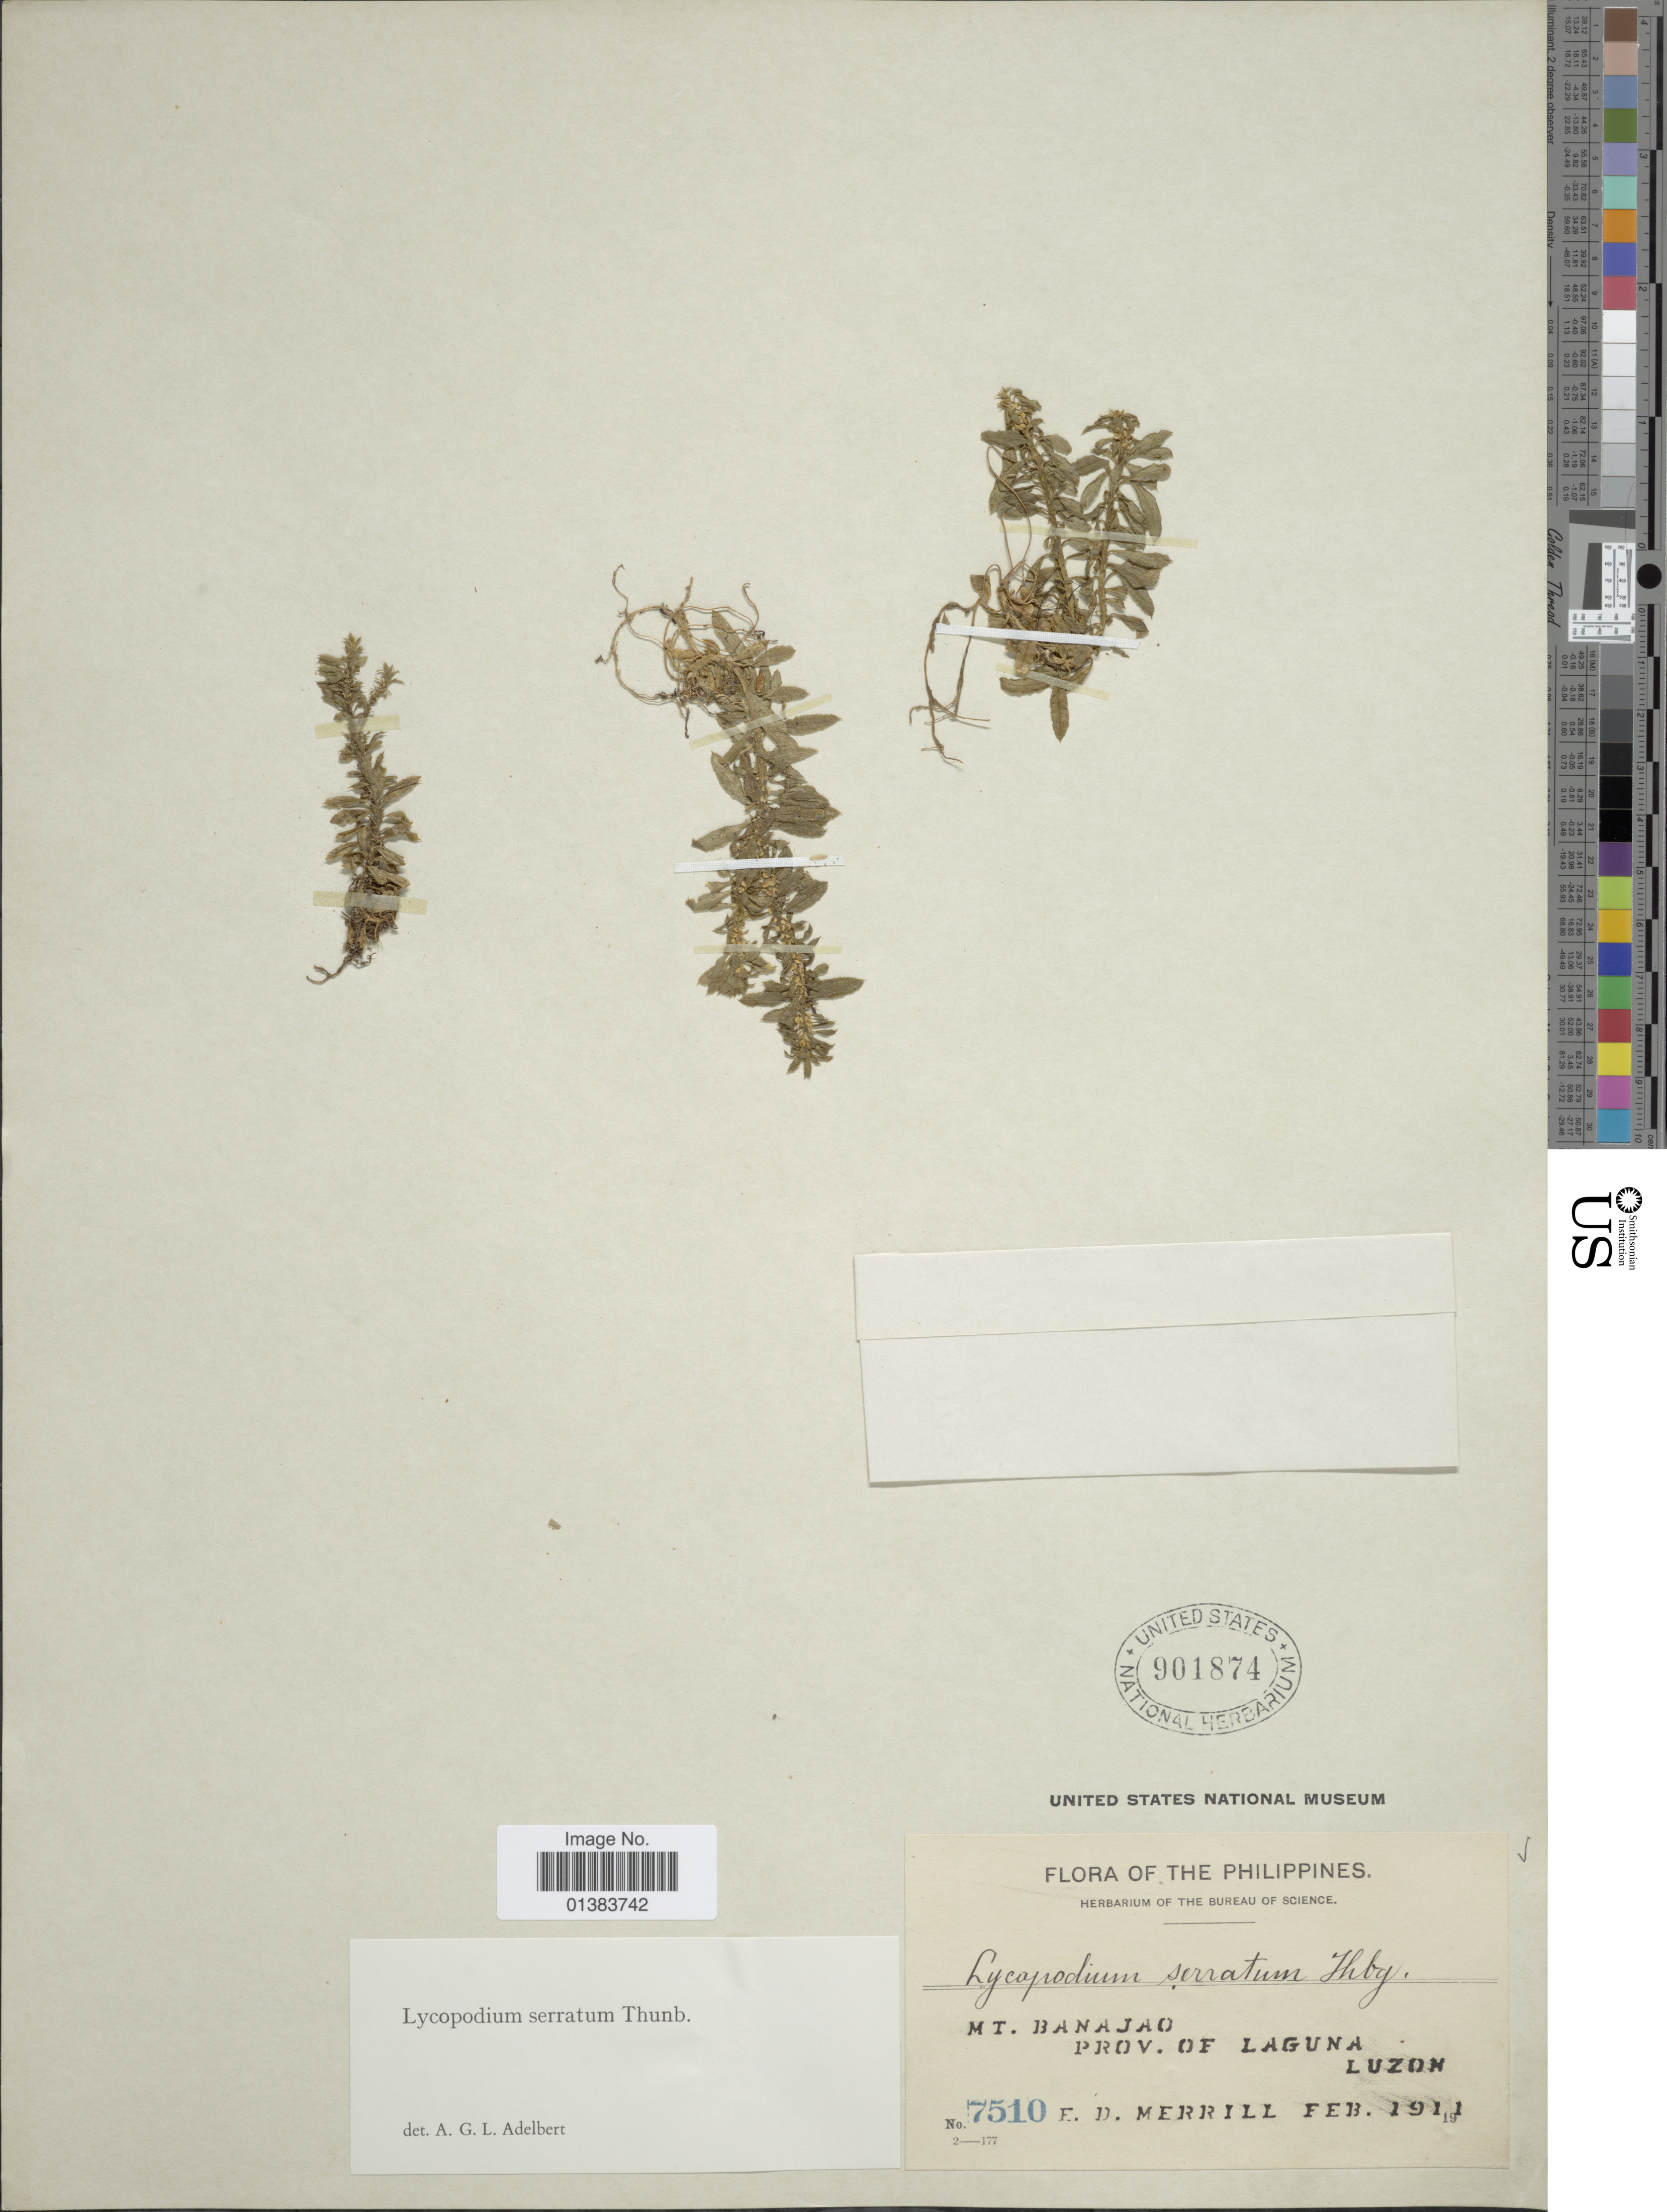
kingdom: Plantae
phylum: Tracheophyta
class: Lycopodiopsida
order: Lycopodiales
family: Lycopodiaceae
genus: Huperzia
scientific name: Huperzia serrata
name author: (Thunb.) Trevis.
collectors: E. D. Merrill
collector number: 7510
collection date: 1911-02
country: Philippines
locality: Mt. Banajao, Prov. of Laguna, Luzon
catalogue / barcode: US 901874